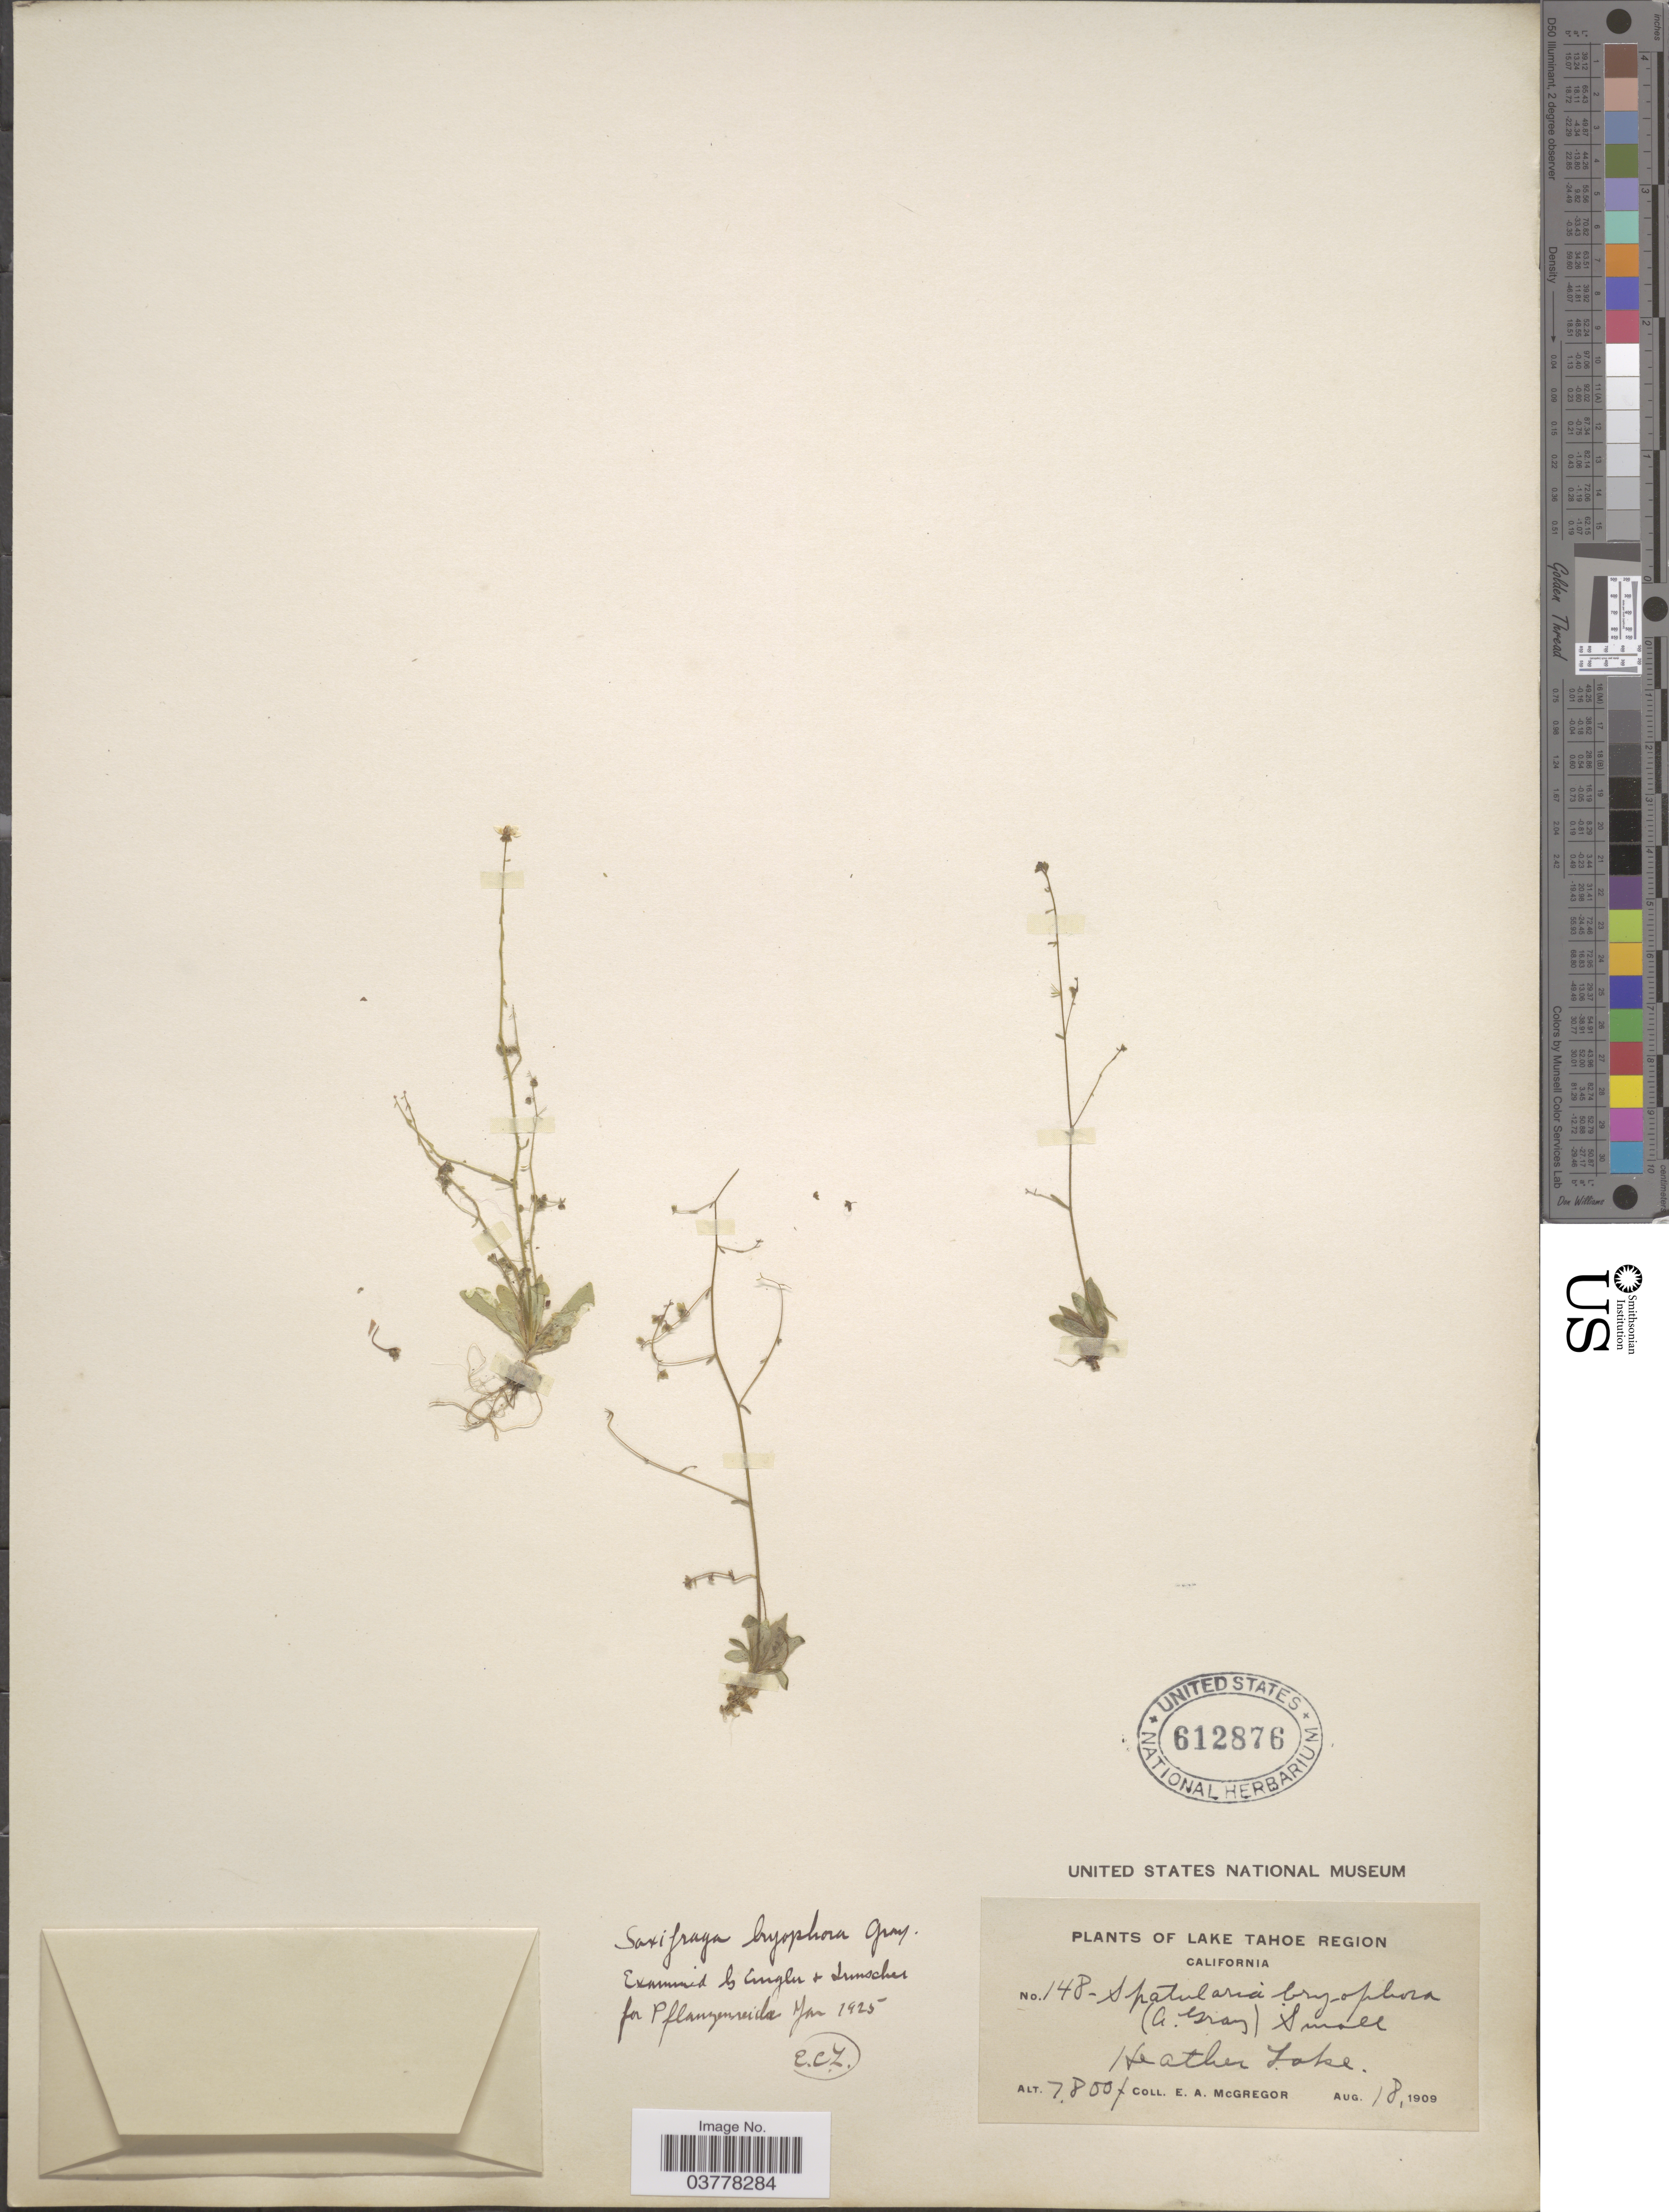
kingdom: Plantae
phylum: Tracheophyta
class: Magnoliopsida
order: Saxifragales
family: Saxifragaceae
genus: Micranthes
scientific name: Micranthes bryophora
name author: (A. Gray) Brouillet & Gornall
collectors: E. A. McGregor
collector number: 148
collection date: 1909-08-18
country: United States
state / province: California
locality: Lake Tahoe Region. Heather Lake.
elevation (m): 2377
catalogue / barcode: US 612876